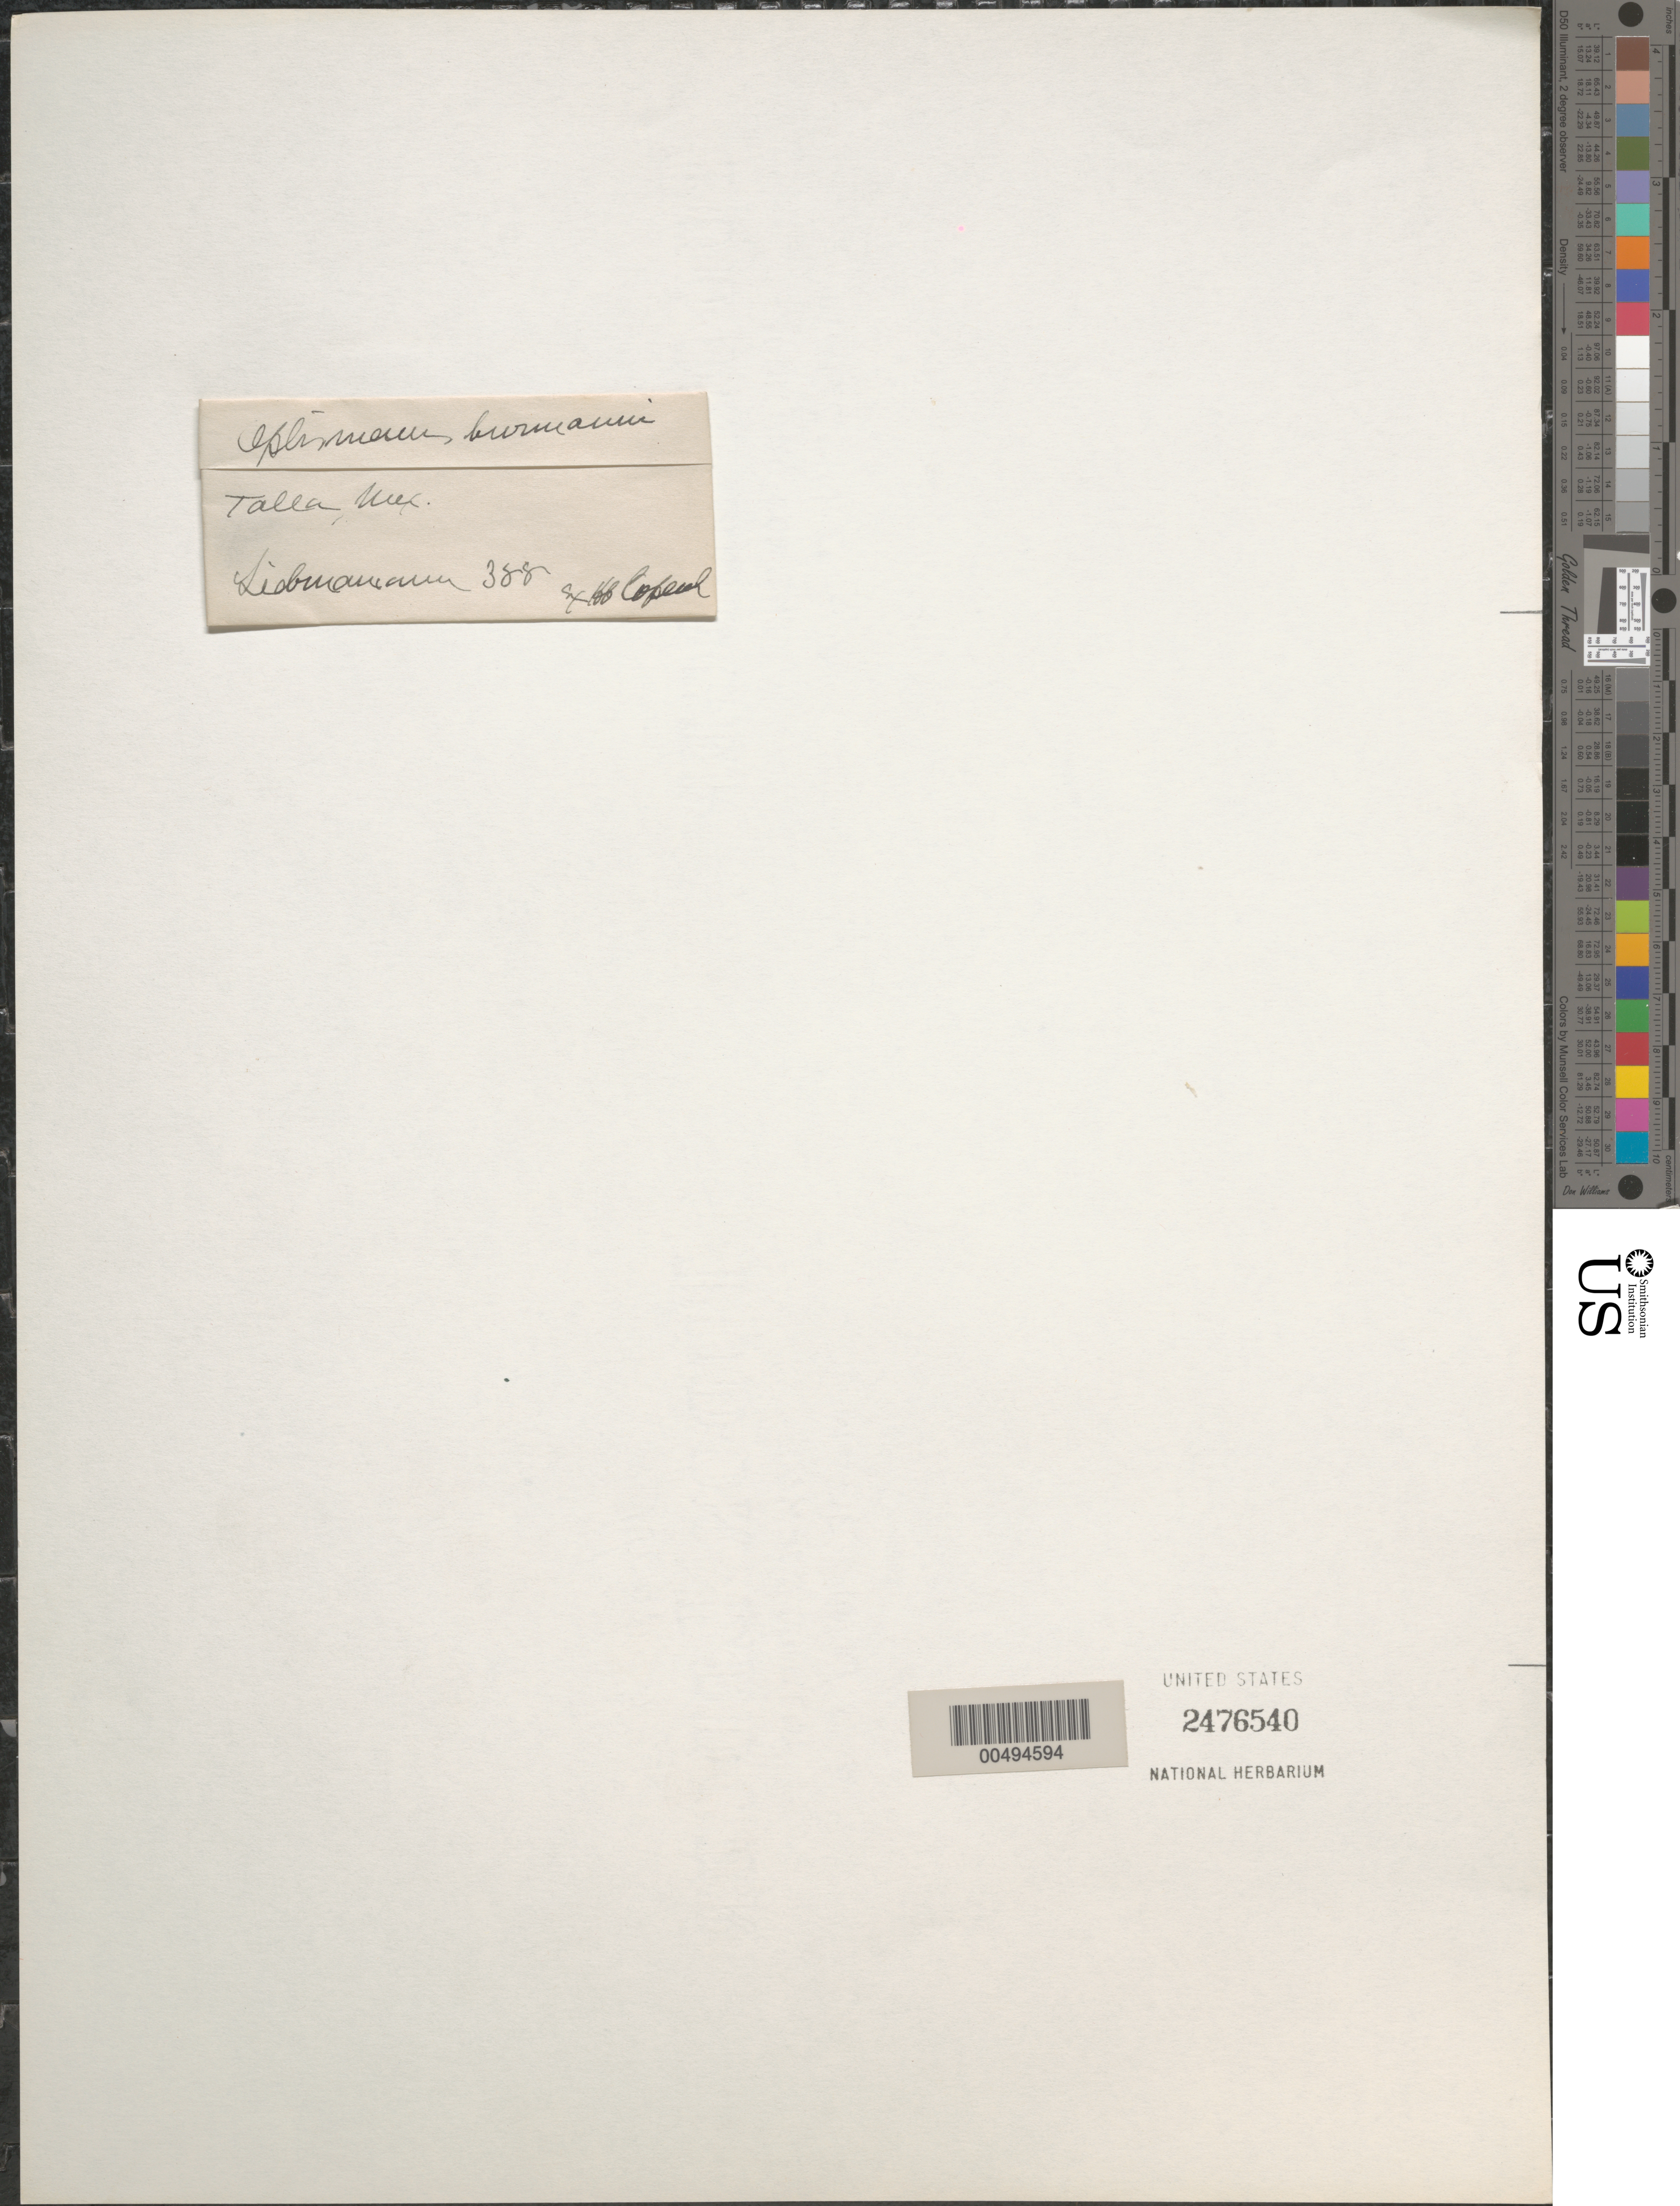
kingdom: Plantae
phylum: Tracheophyta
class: Liliopsida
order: Poales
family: Poaceae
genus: Oplismenus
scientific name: Oplismenus burmannii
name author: (Retz.) P. Beauv.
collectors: F. M. Liebmann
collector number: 388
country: Mexico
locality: Talla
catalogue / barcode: US 2476540